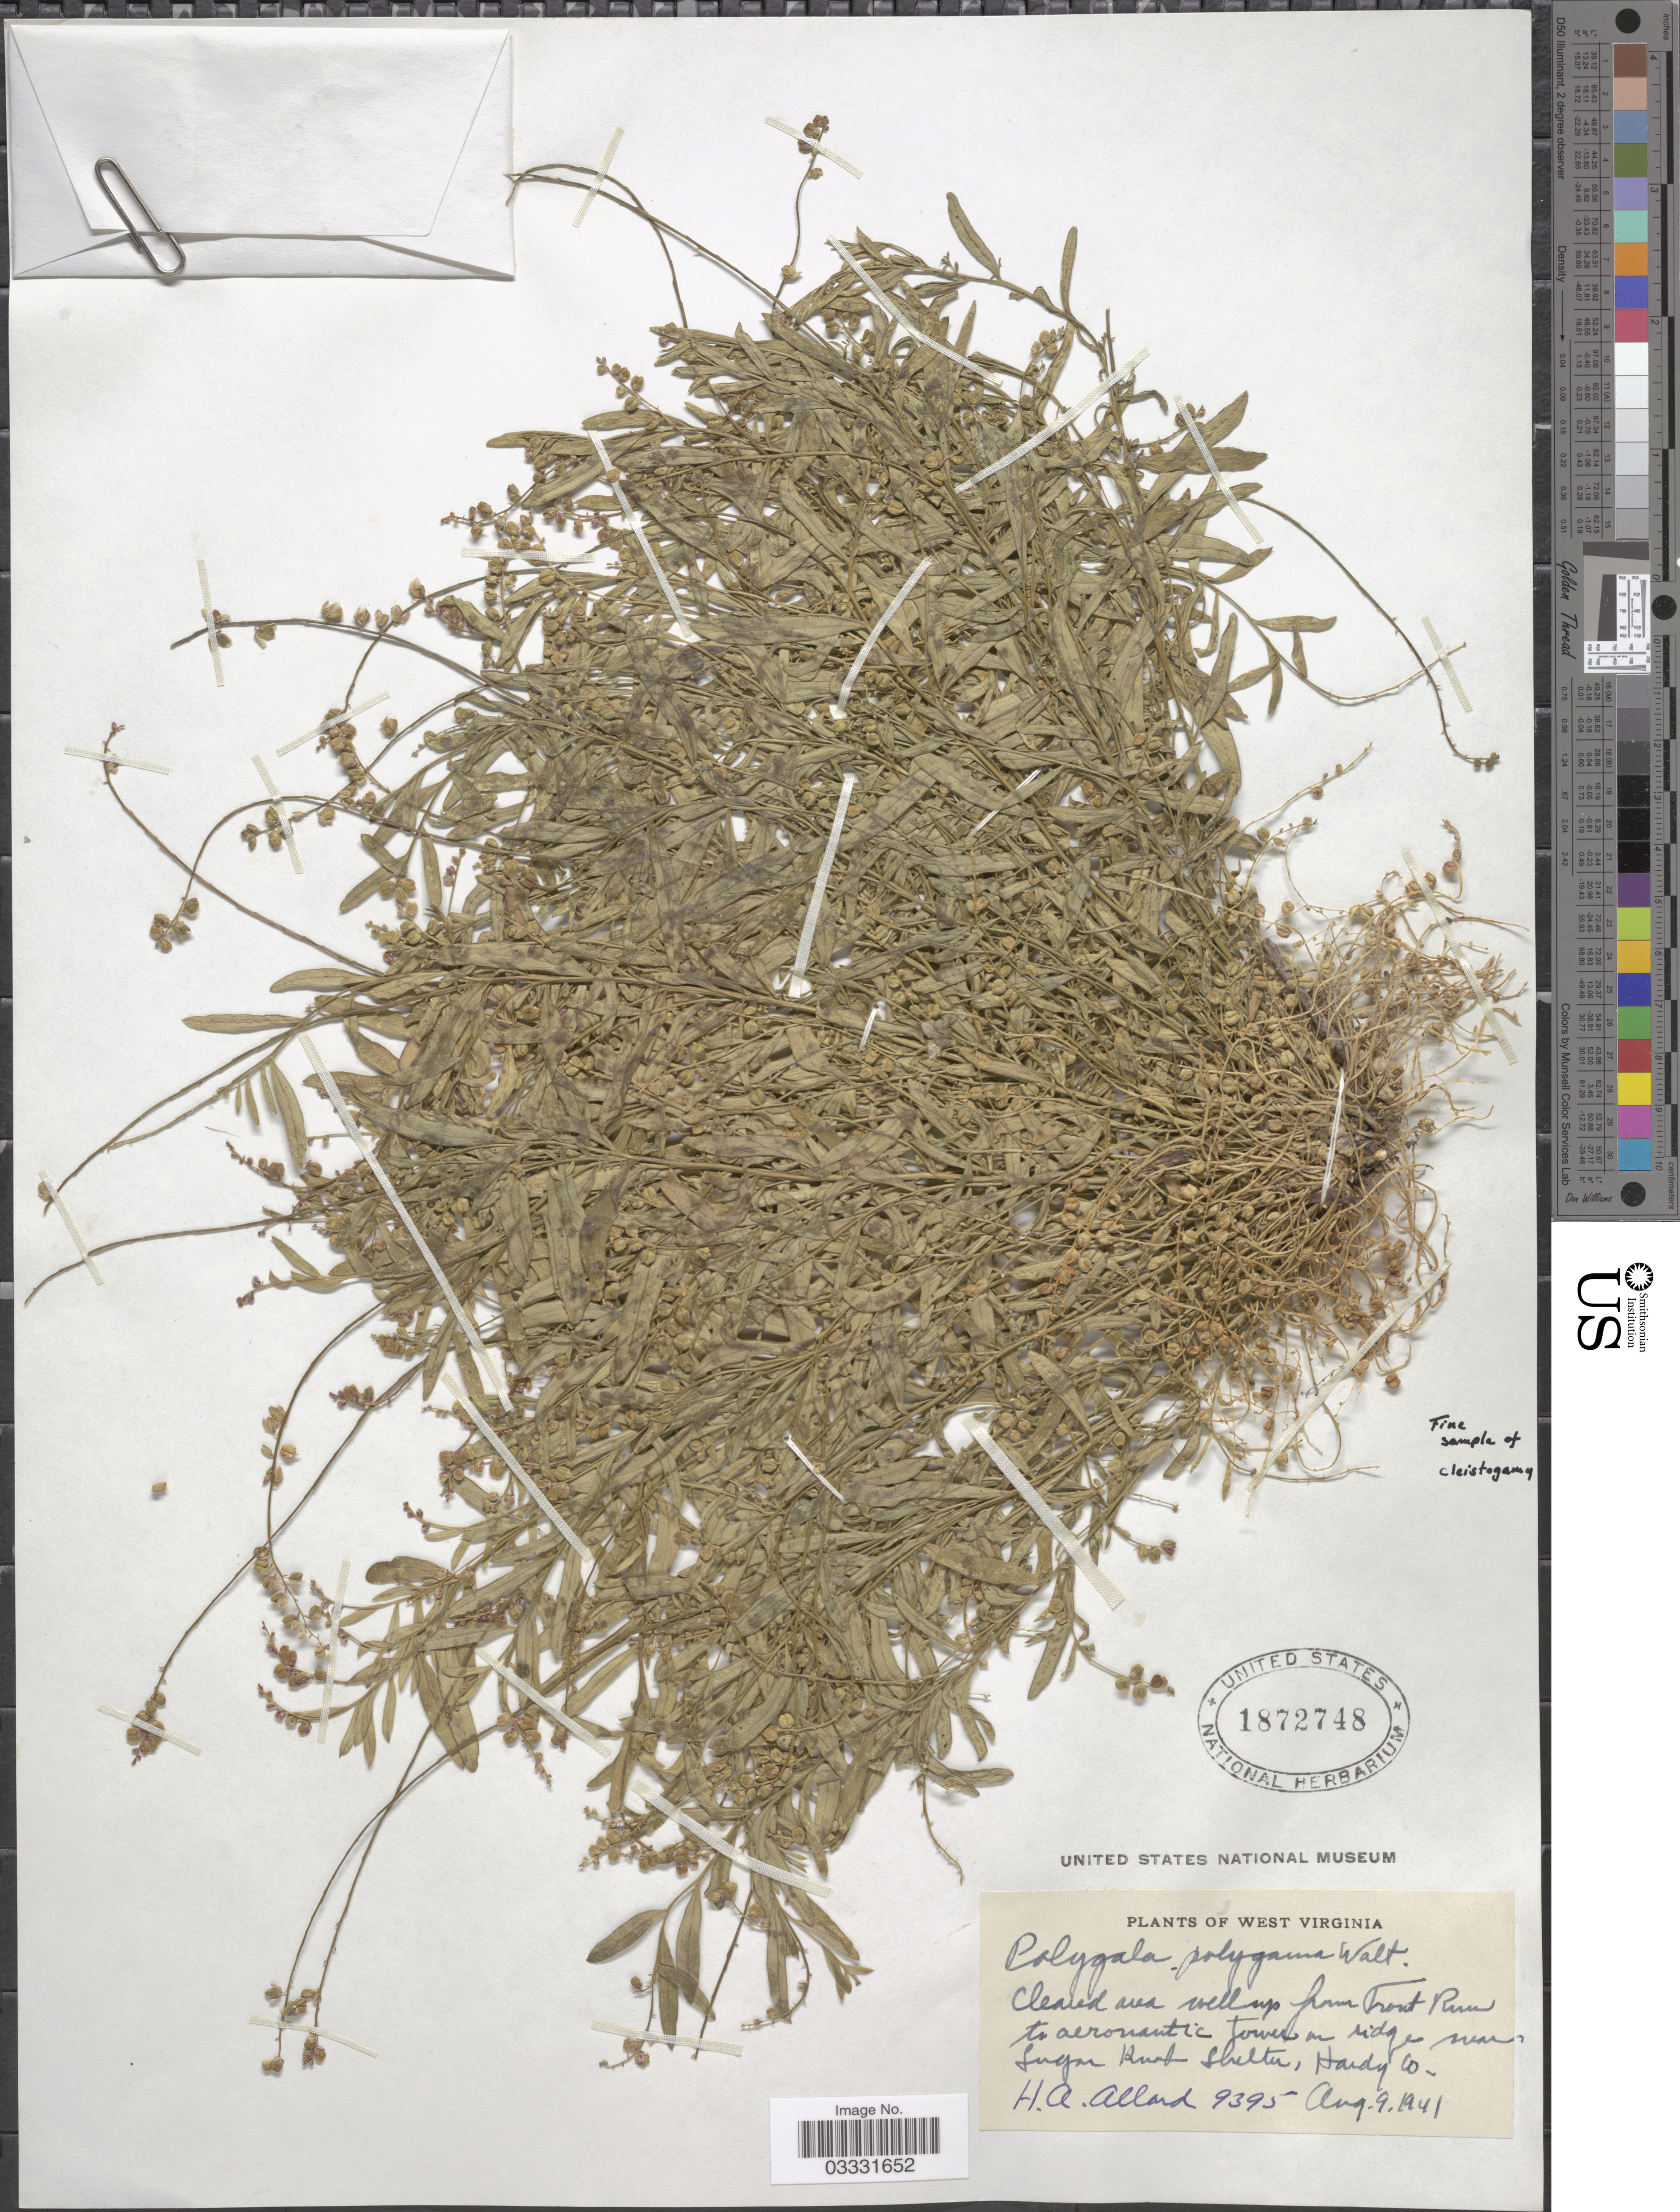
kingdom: Plantae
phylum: Tracheophyta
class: Magnoliopsida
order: Fabales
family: Polygalaceae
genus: Polygala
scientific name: Polygala polygama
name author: Walter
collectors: H. A. Allard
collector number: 9395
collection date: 1941-08-09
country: United States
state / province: West Virginia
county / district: Hardy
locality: Cleared area wellup from Front Run to aeronautic tower on ridge near Sugar Ranch Shelter, Hardy Co.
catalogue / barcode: US 1872748